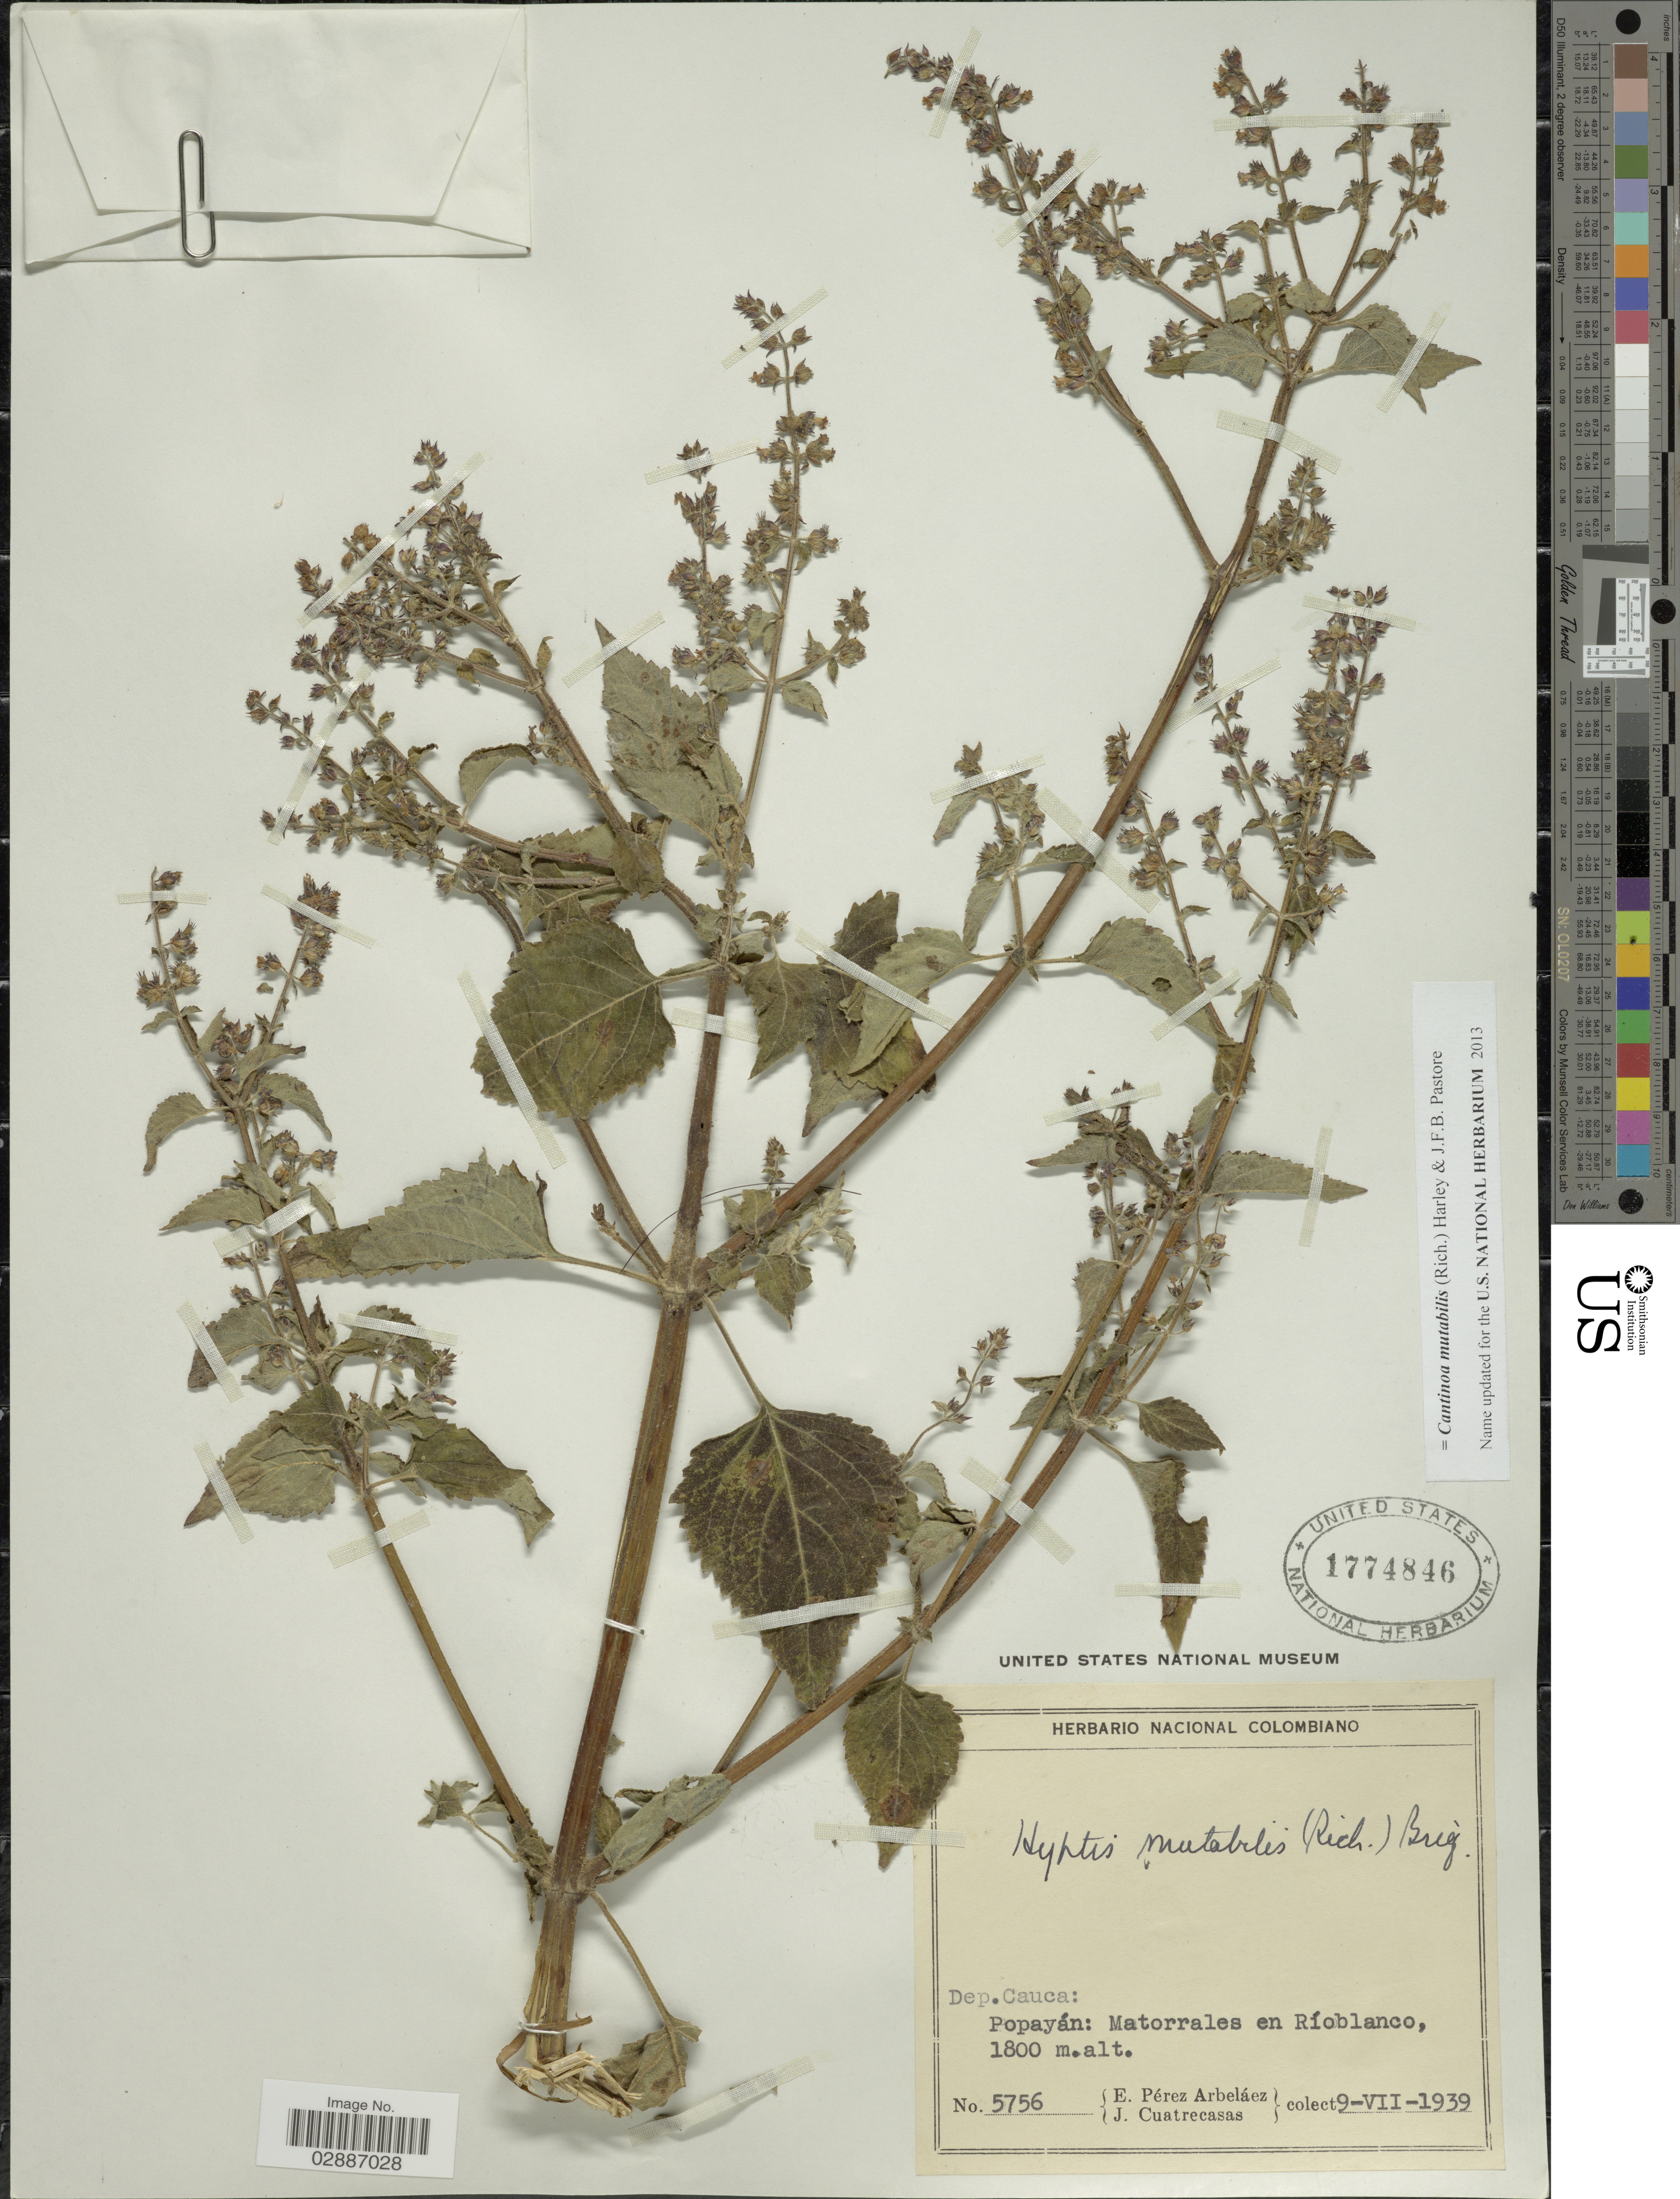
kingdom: Plantae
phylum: Tracheophyta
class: Magnoliopsida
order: Lamiales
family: Lamiaceae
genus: Cantinoa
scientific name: Cantinoa mutabilis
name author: (Epling) Harley & J.F.B. Pastore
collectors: E. Pérez Arbeláez & J. Cuatrecasas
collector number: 5756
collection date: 1939-07-09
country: Colombia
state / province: Cauca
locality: Dep. Cauca: Popayán: Matorrales en Ríoblanco.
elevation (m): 1800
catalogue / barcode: US 1774846